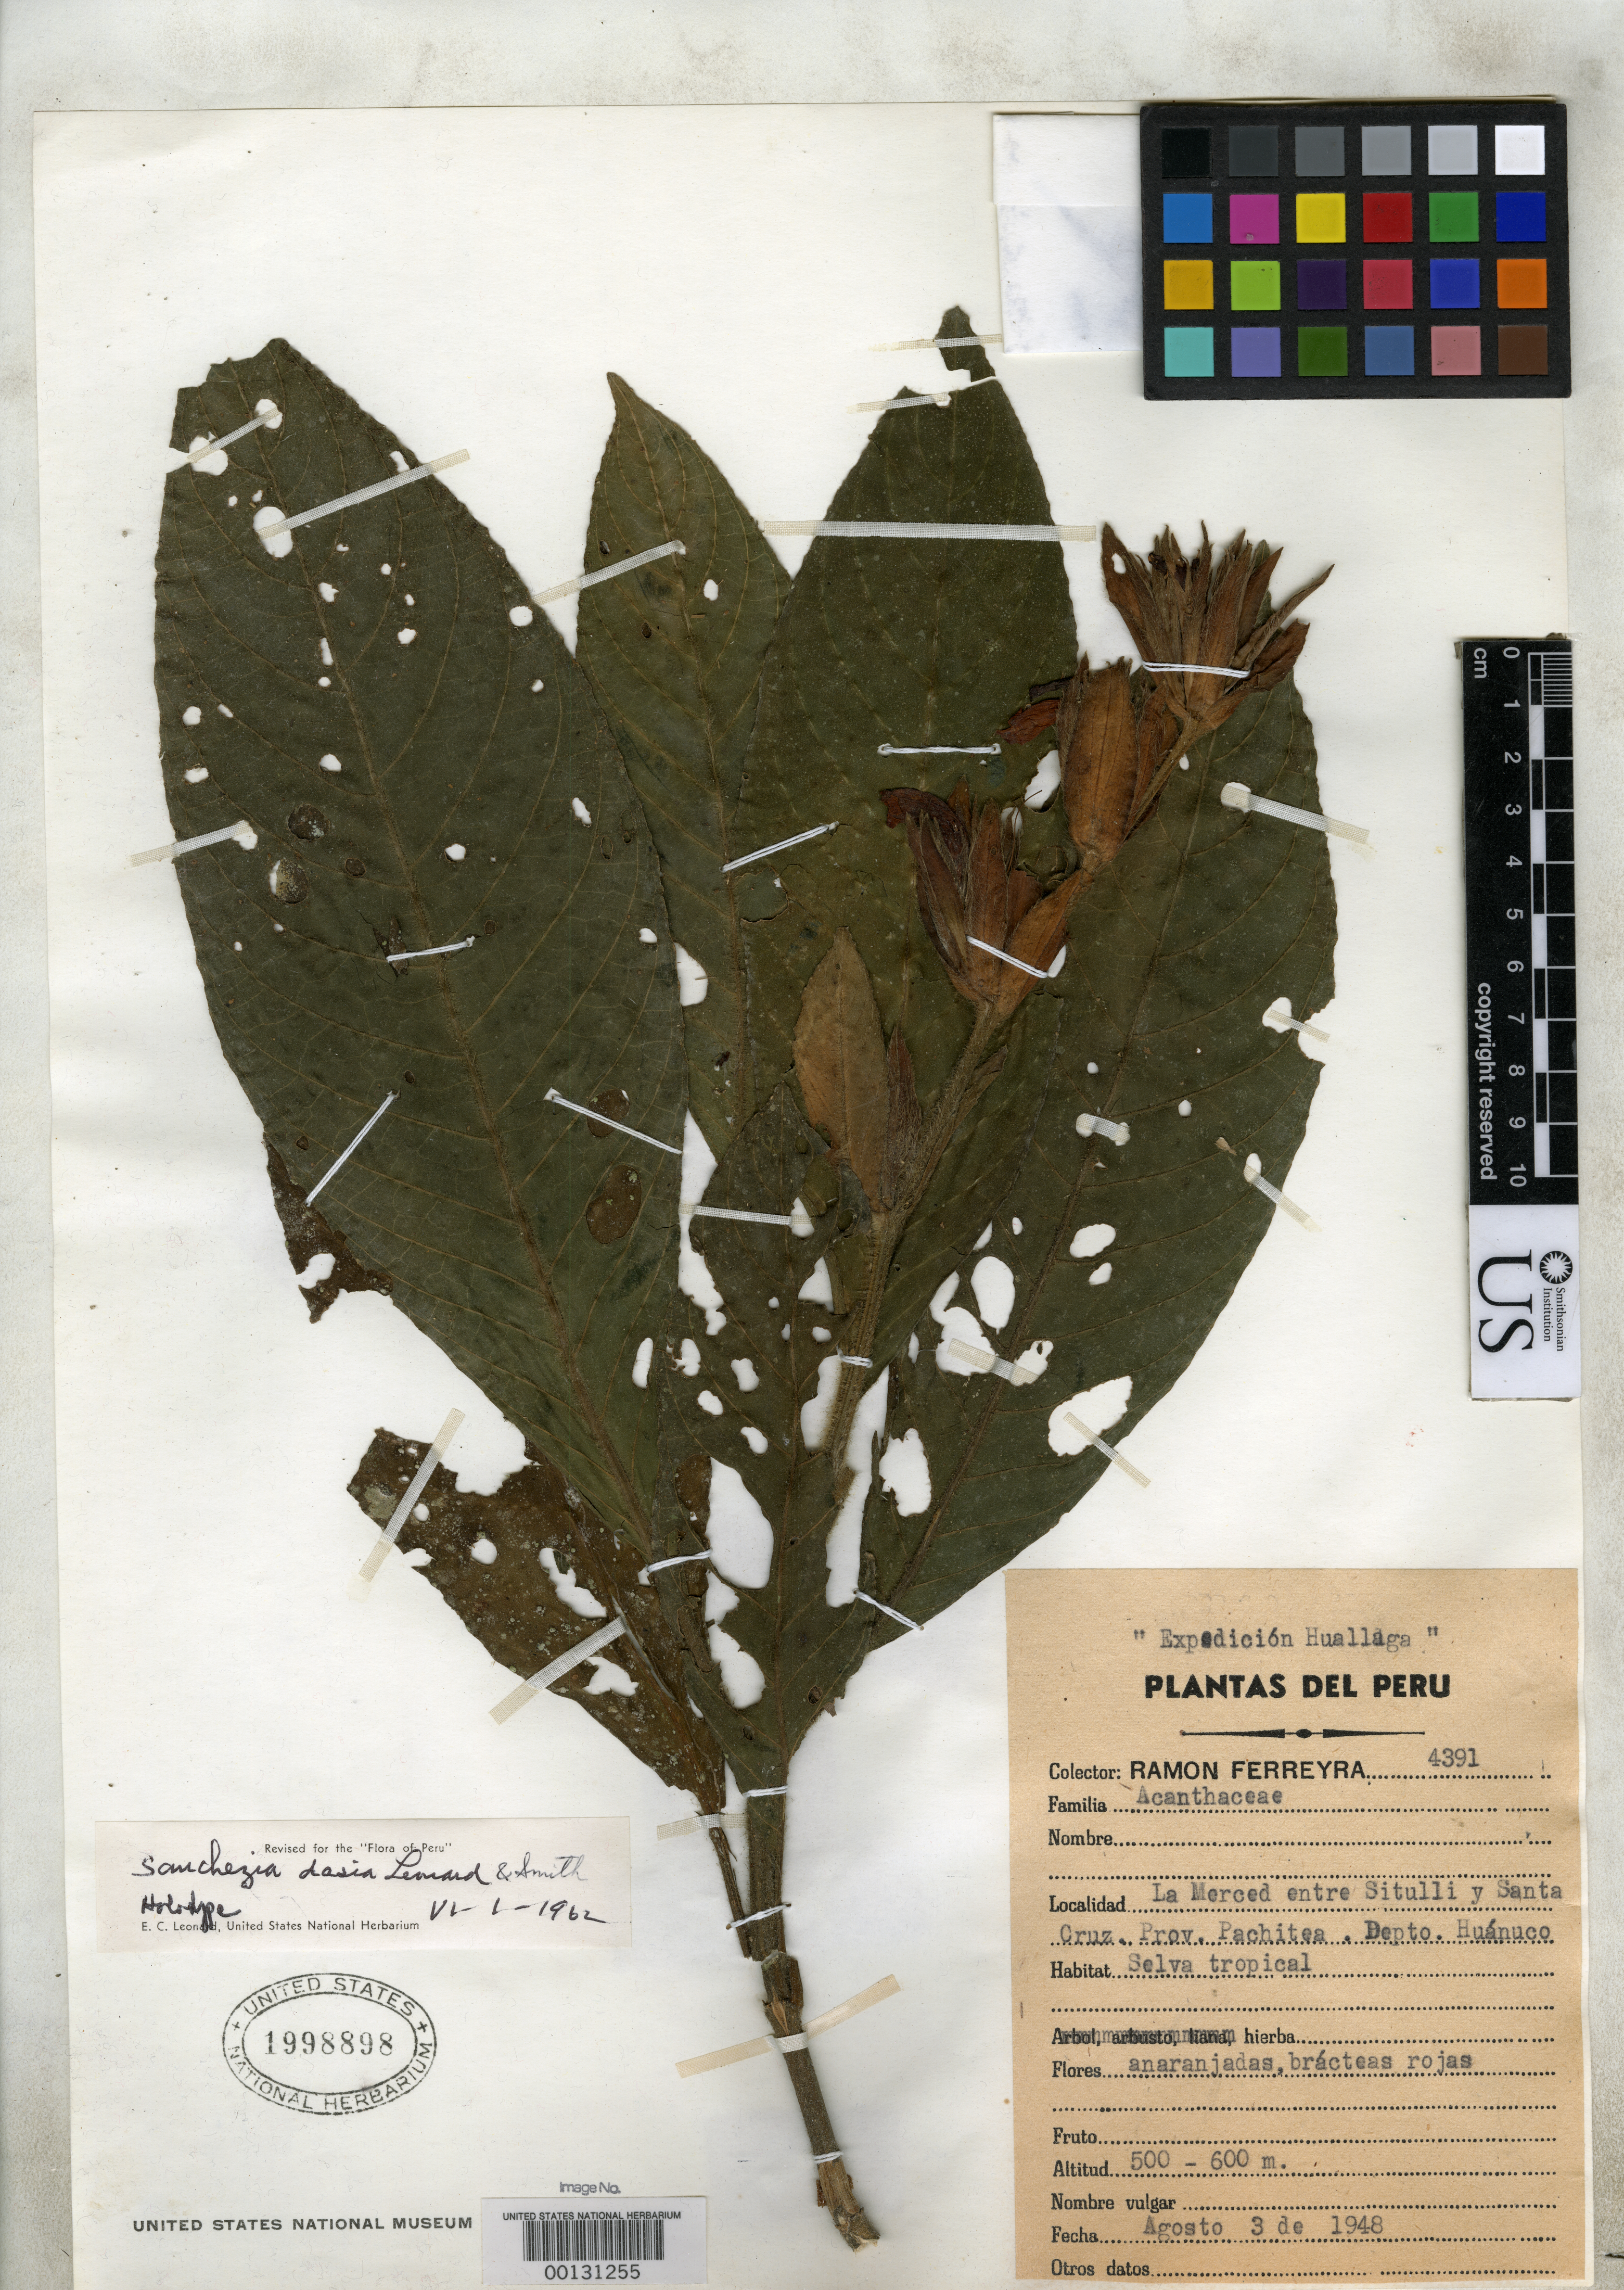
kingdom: Plantae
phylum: Tracheophyta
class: Magnoliopsida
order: Lamiales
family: Acanthaceae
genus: Sanchezia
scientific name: Sanchezia dasia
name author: Leonard & L.B. Sm.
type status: Holotype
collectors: R. A. Ferreyra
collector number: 4391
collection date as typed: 03 Aug 1948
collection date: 1948-08-03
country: Peru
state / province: Huánuco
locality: La Merced, between Situlli and Santa Cruz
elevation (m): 500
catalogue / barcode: US 1998898